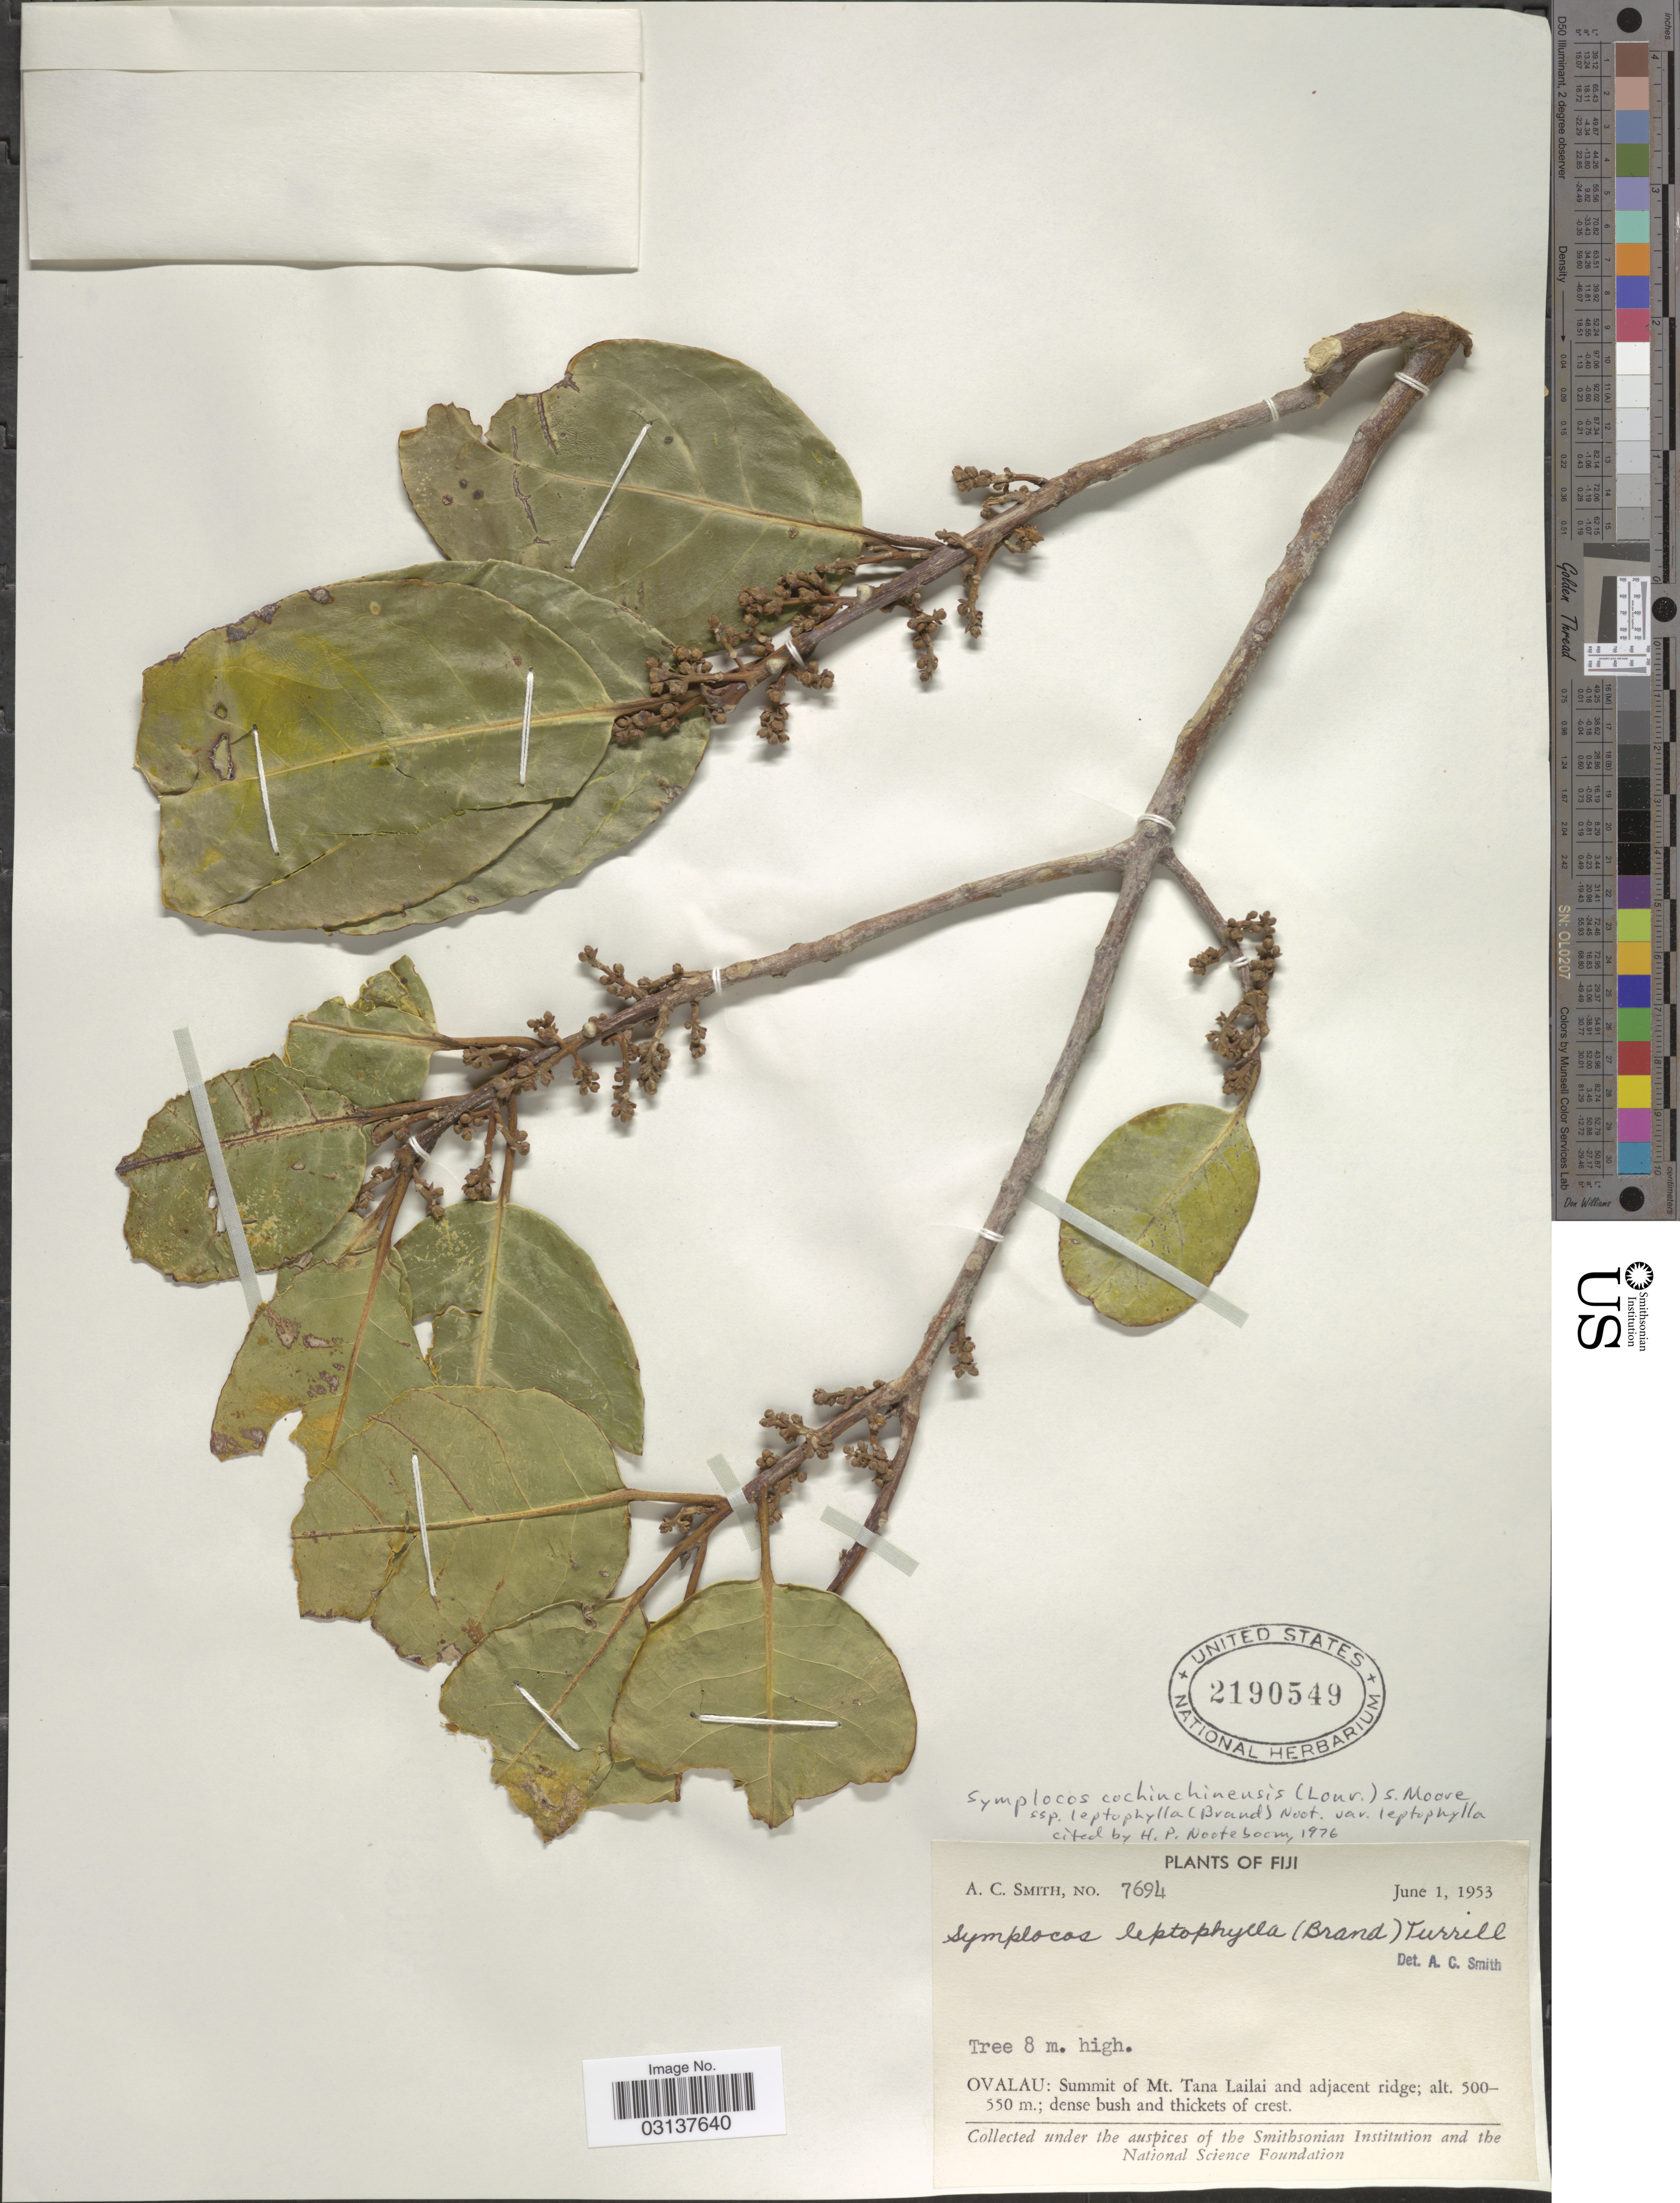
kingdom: Plantae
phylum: Tracheophyta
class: Magnoliopsida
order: Ericales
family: Symplocaceae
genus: Symplocos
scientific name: Symplocos cochinchinensis var. leptophylla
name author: (Brand) Noot.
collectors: A. C. Smith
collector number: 7694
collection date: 1953-06-01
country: Fiji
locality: Ovalau: Summit of Mt. Tana Lailai and adjacent ridge.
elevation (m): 500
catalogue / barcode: US 2190549